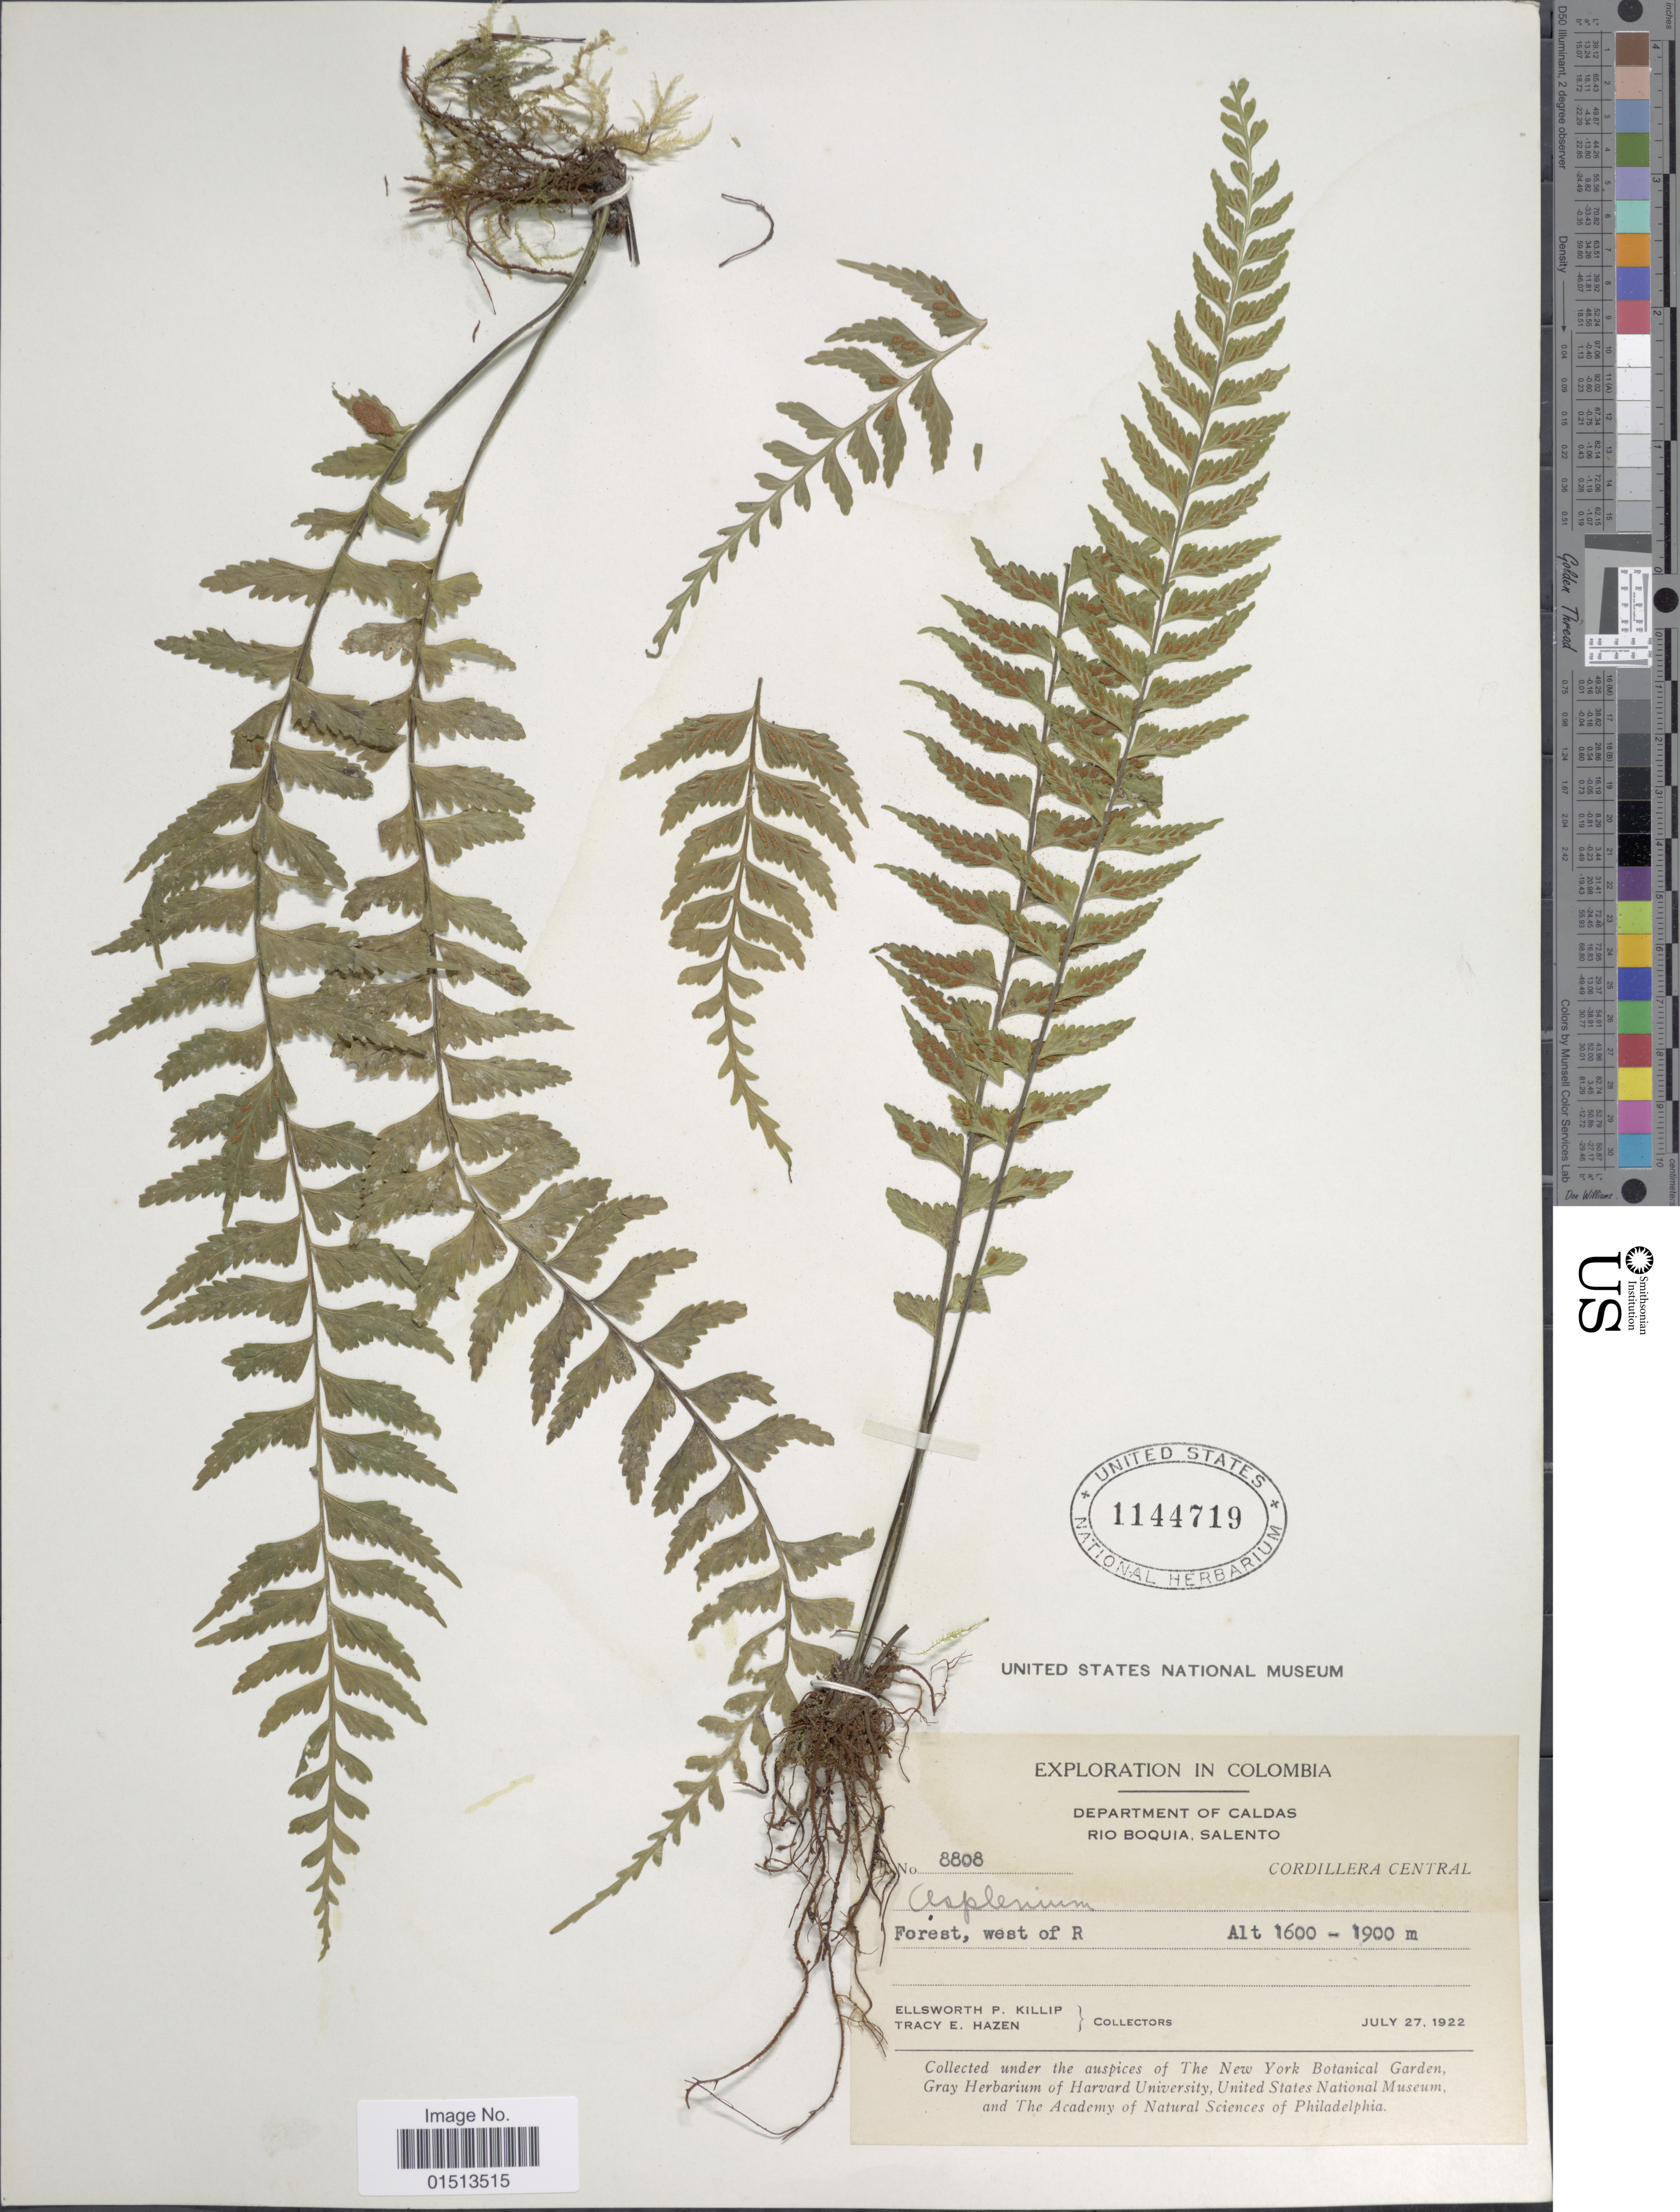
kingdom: Plantae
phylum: Tracheophyta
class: Polypodiopsida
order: Polypodiales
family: Aspleniaceae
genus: Asplenium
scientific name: Asplenium raddianum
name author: Gaudich.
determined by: Reis, A.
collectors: E. P. Killip & T. E. Hazen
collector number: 8808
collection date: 1922-07-27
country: Colombia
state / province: Caldas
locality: Rio Boquia, Salento, Cordillera Central.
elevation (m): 1600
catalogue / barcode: US 1144719